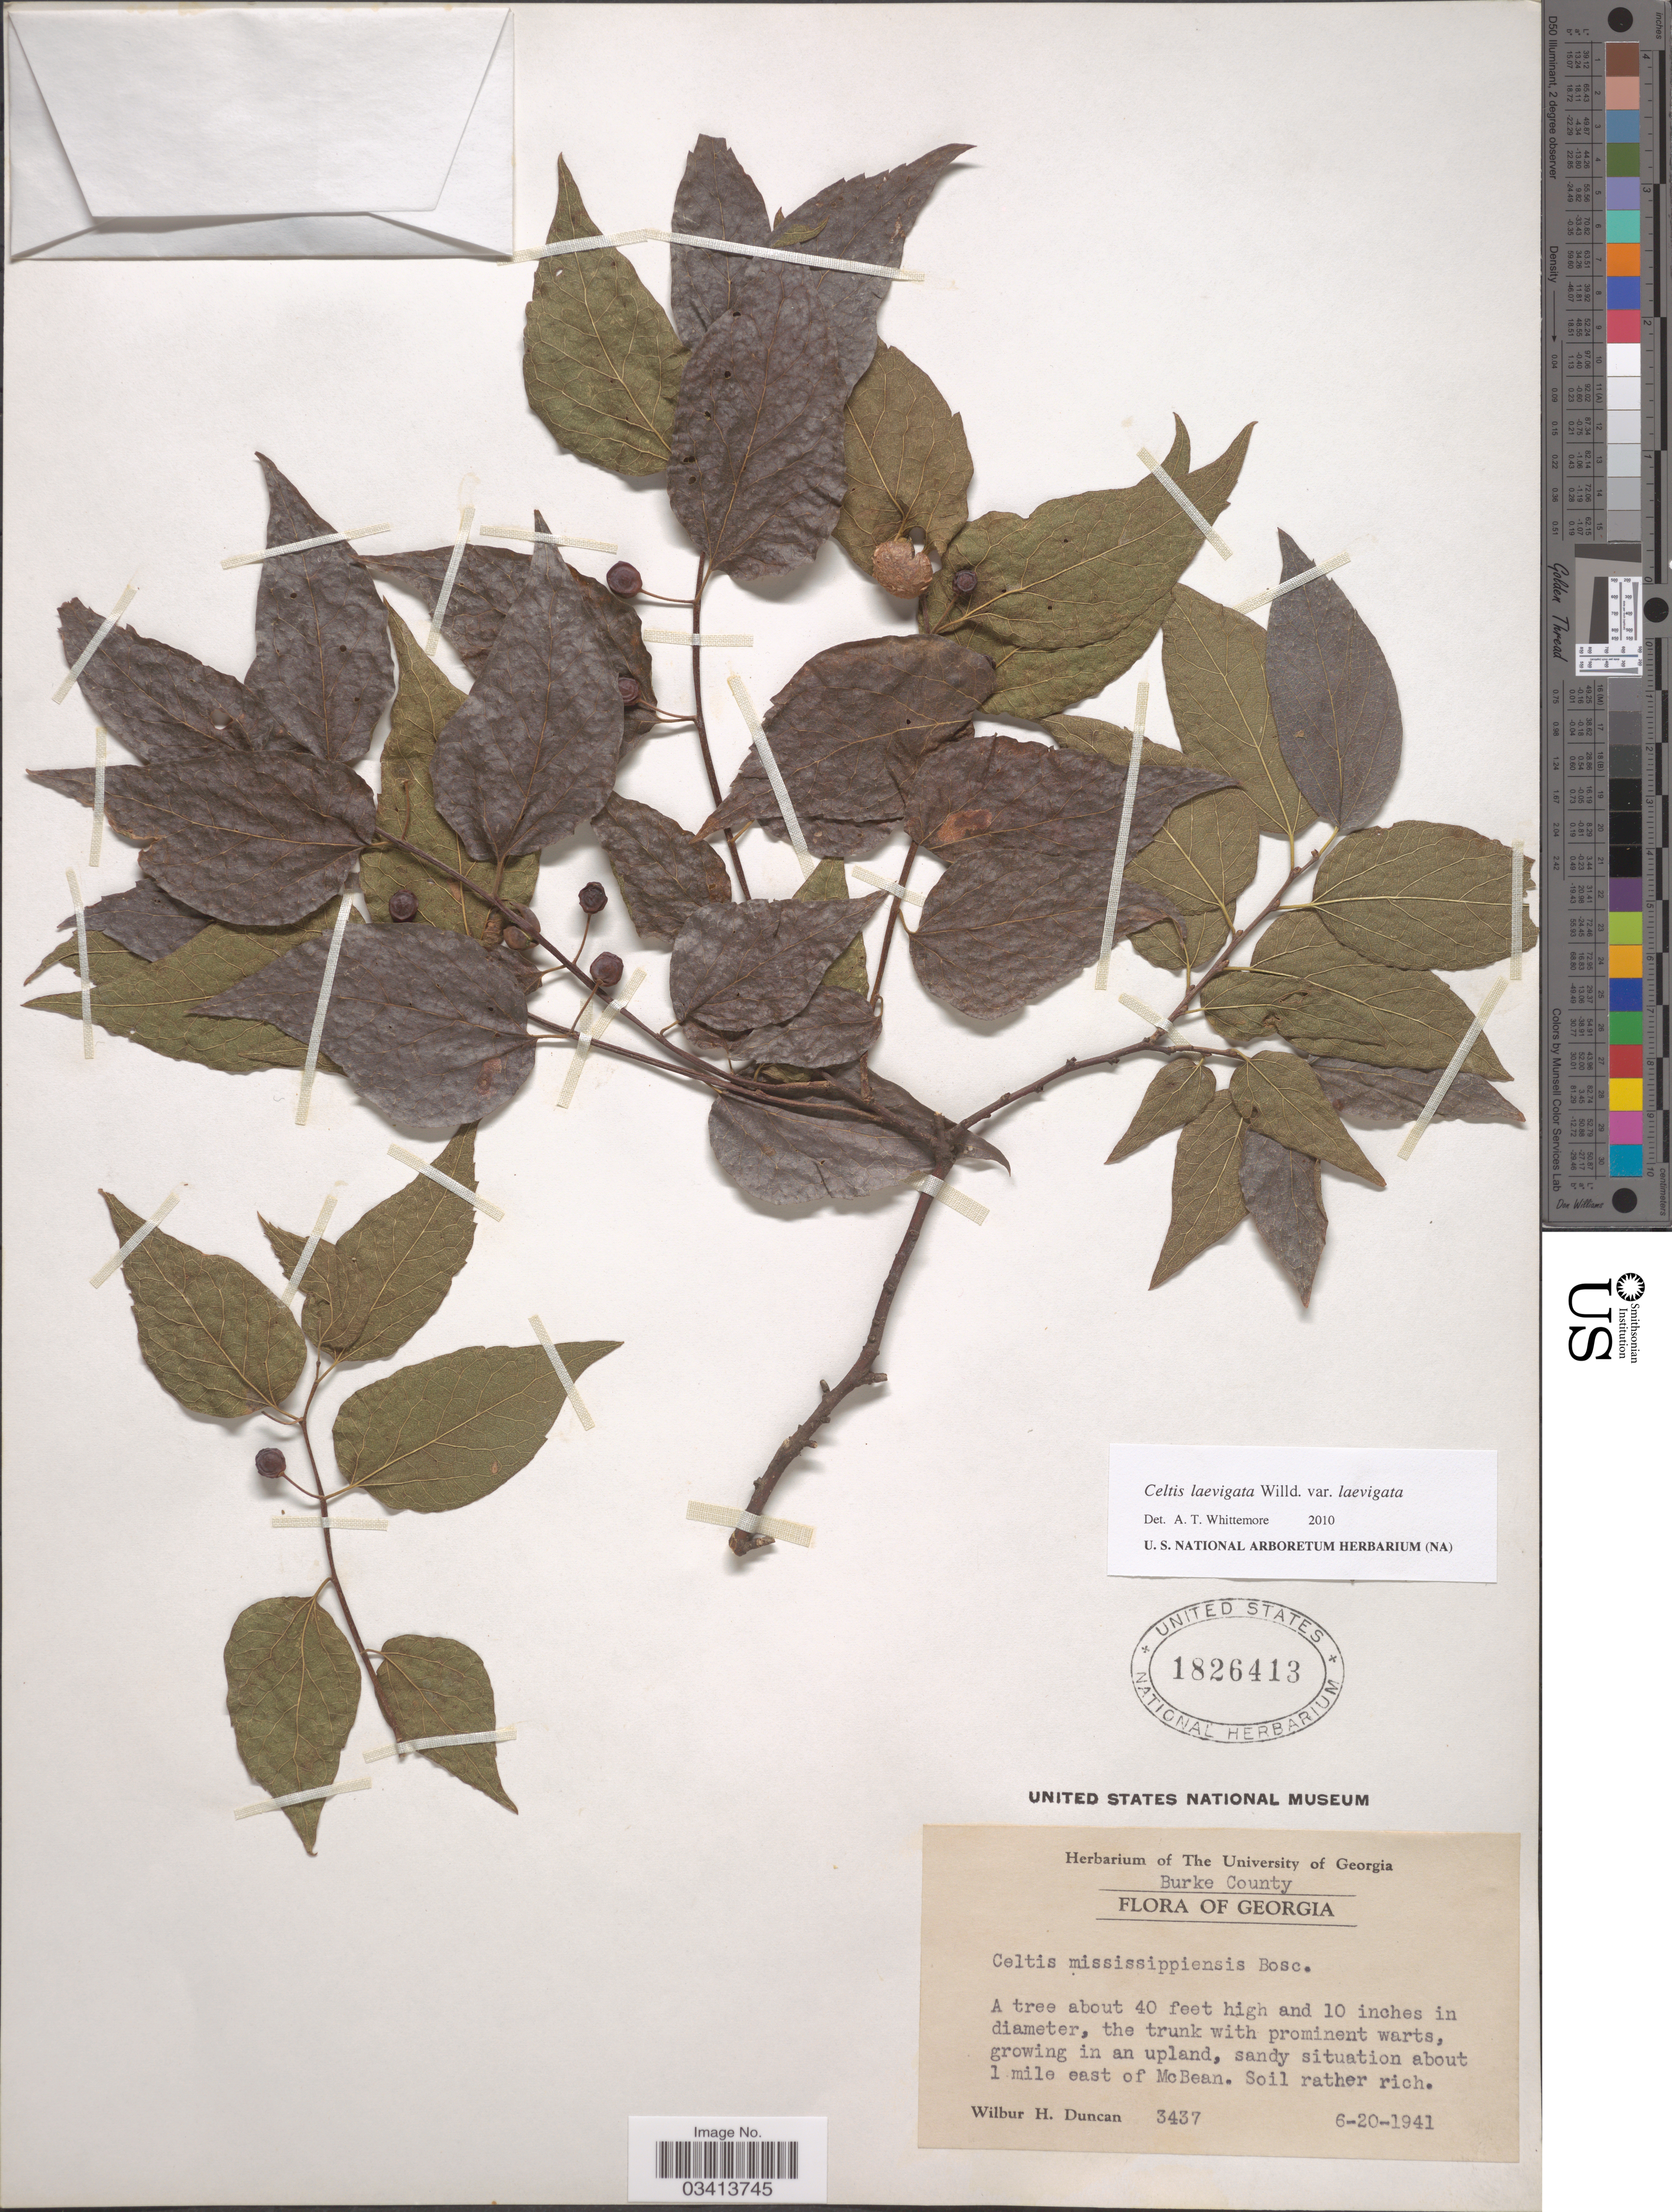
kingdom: Plantae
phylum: Tracheophyta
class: Magnoliopsida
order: Rosales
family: Cannabaceae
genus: Celtis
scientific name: Celtis laevigata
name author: Willd.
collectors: W. H. Duncan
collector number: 3437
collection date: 1941-06-20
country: United States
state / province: Georgia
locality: Burke County. About 1 miles east of McBean.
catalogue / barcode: US 1826413